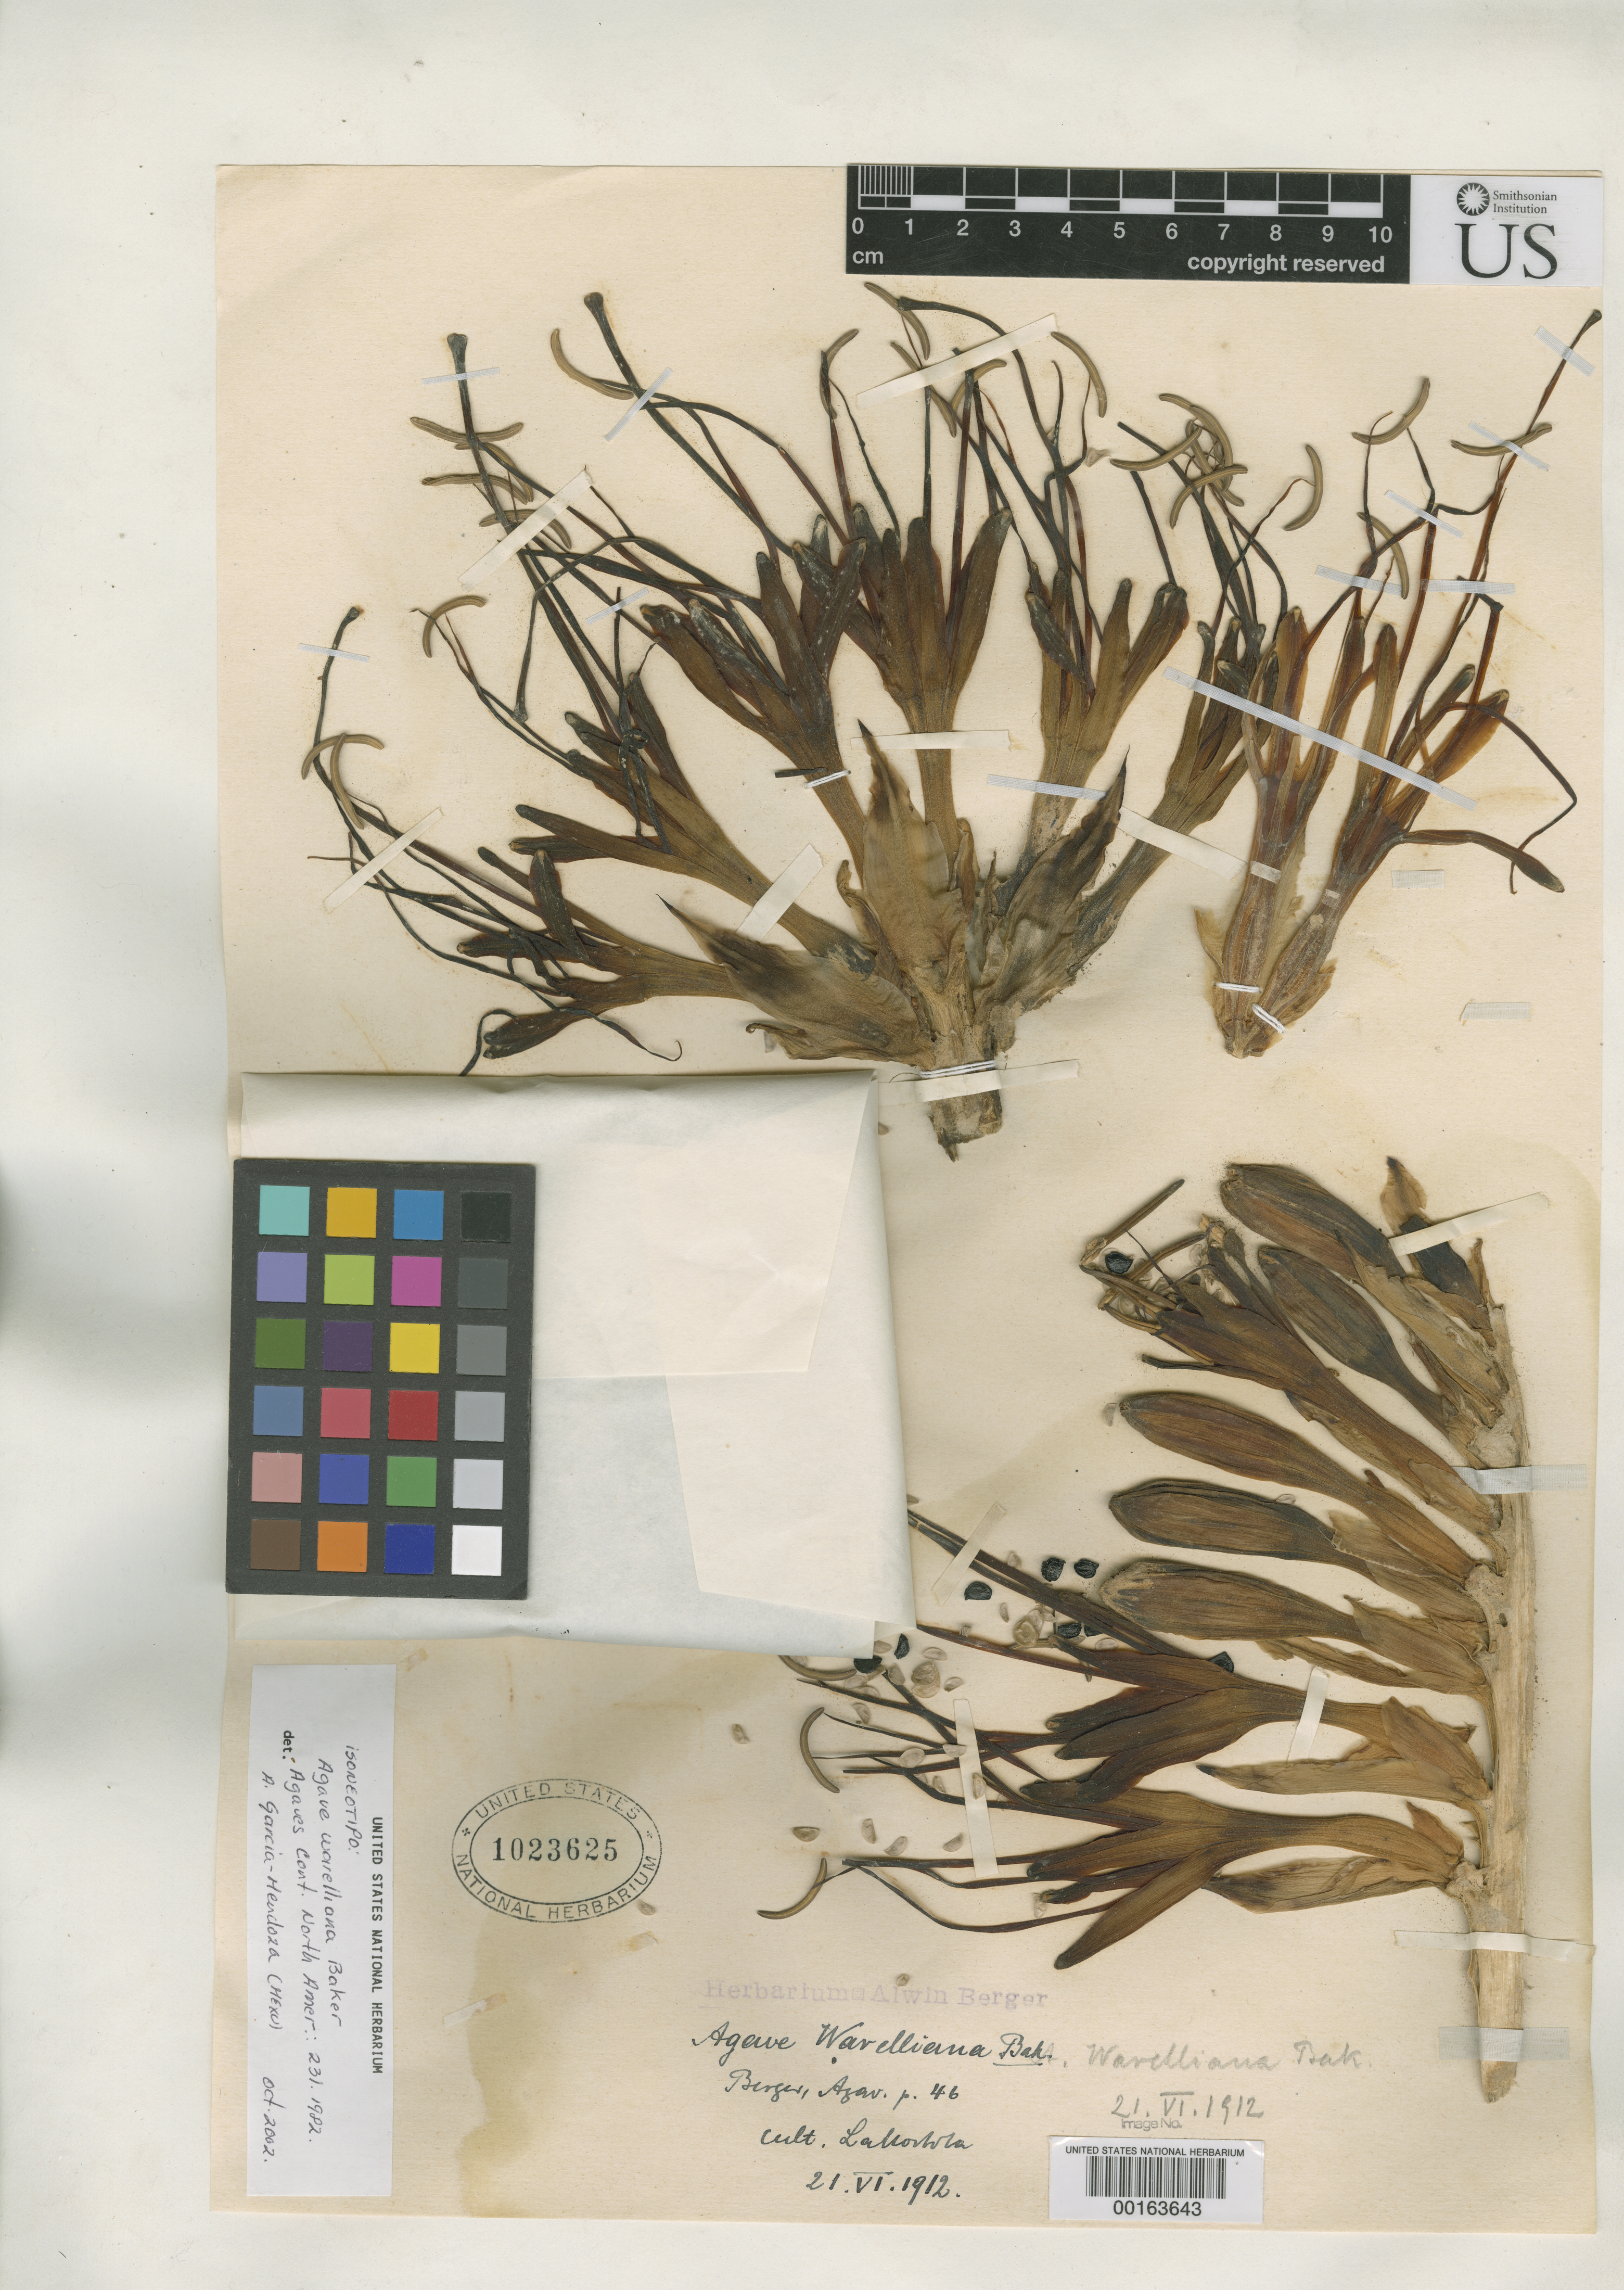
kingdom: Plantae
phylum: Tracheophyta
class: Liliopsida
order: Asparagales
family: Asparagaceae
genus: Agave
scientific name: Agave warelliana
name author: Baker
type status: Isoneotype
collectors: A. Berger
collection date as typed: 21 Apr 1912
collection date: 1912-04-21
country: Italy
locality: Cultivated at Mórtola Bot. Gard.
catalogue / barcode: US 1023625